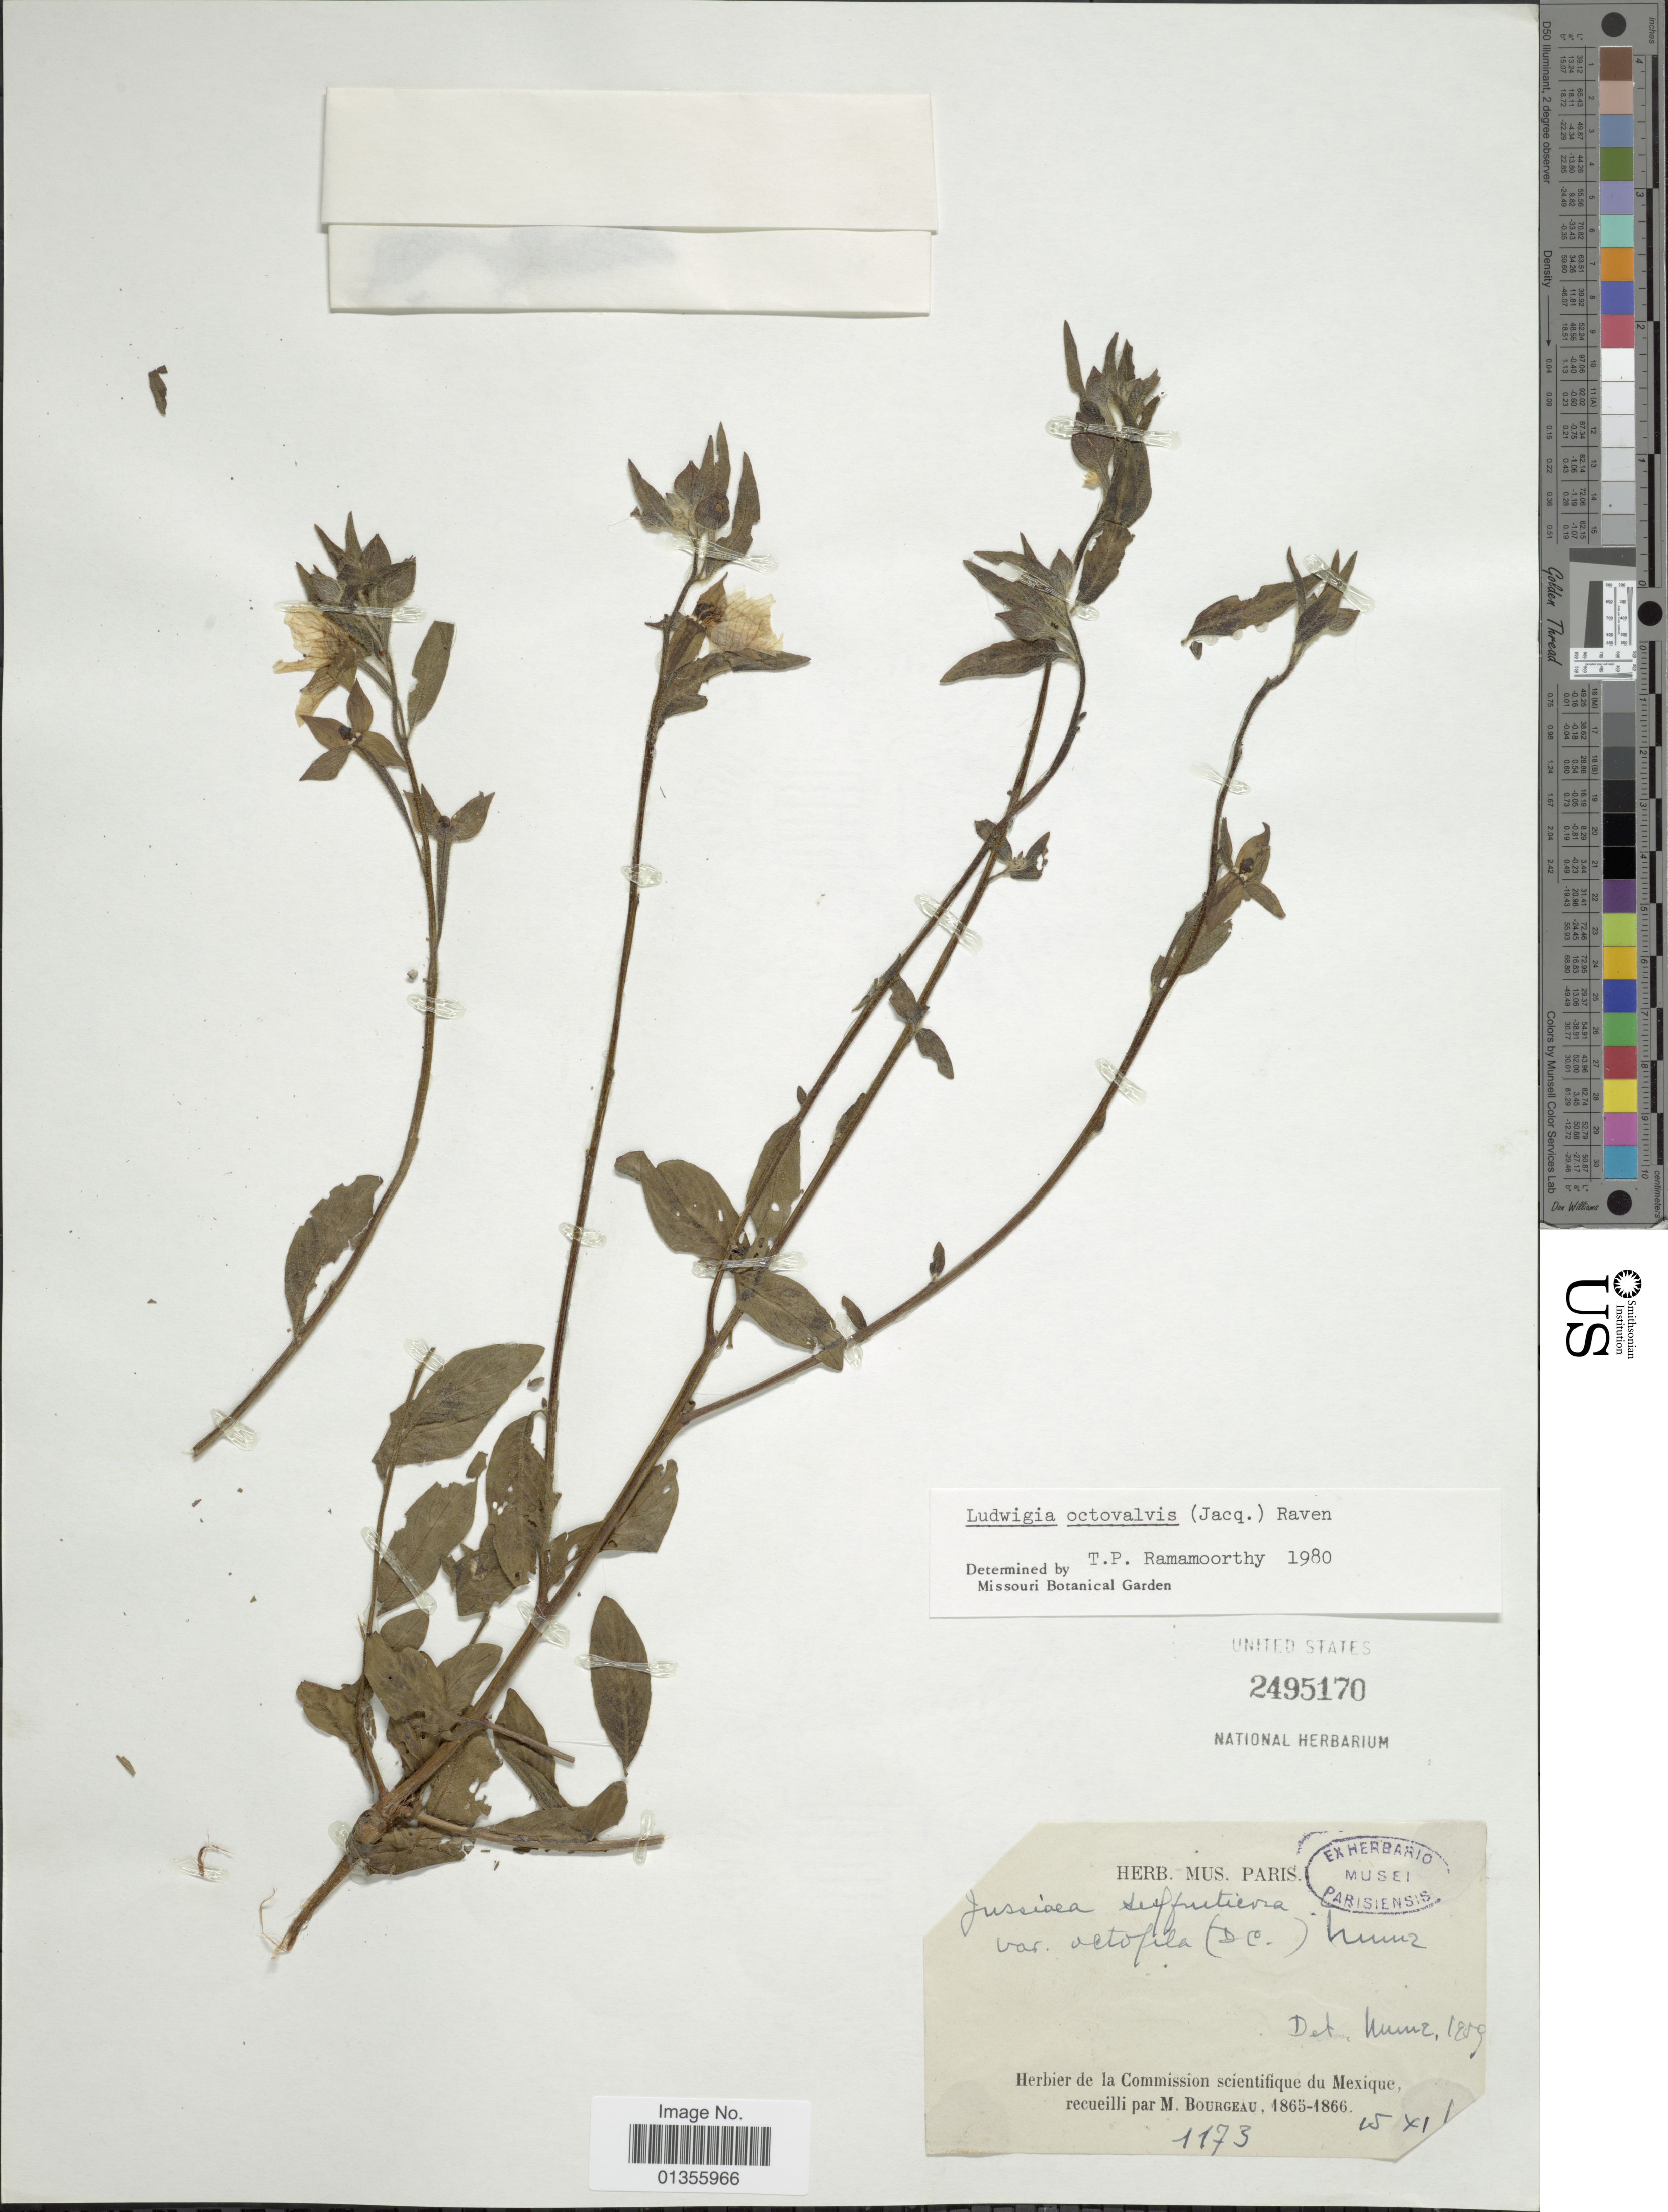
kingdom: Plantae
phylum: Tracheophyta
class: Magnoliopsida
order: Myrtales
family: Onagraceae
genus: Ludwigia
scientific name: Ludwigia octovalvis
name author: (Jacq.) P.H. Raven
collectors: M. Bourgeau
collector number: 1173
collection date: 1865/1866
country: Mexico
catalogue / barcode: US 2495170